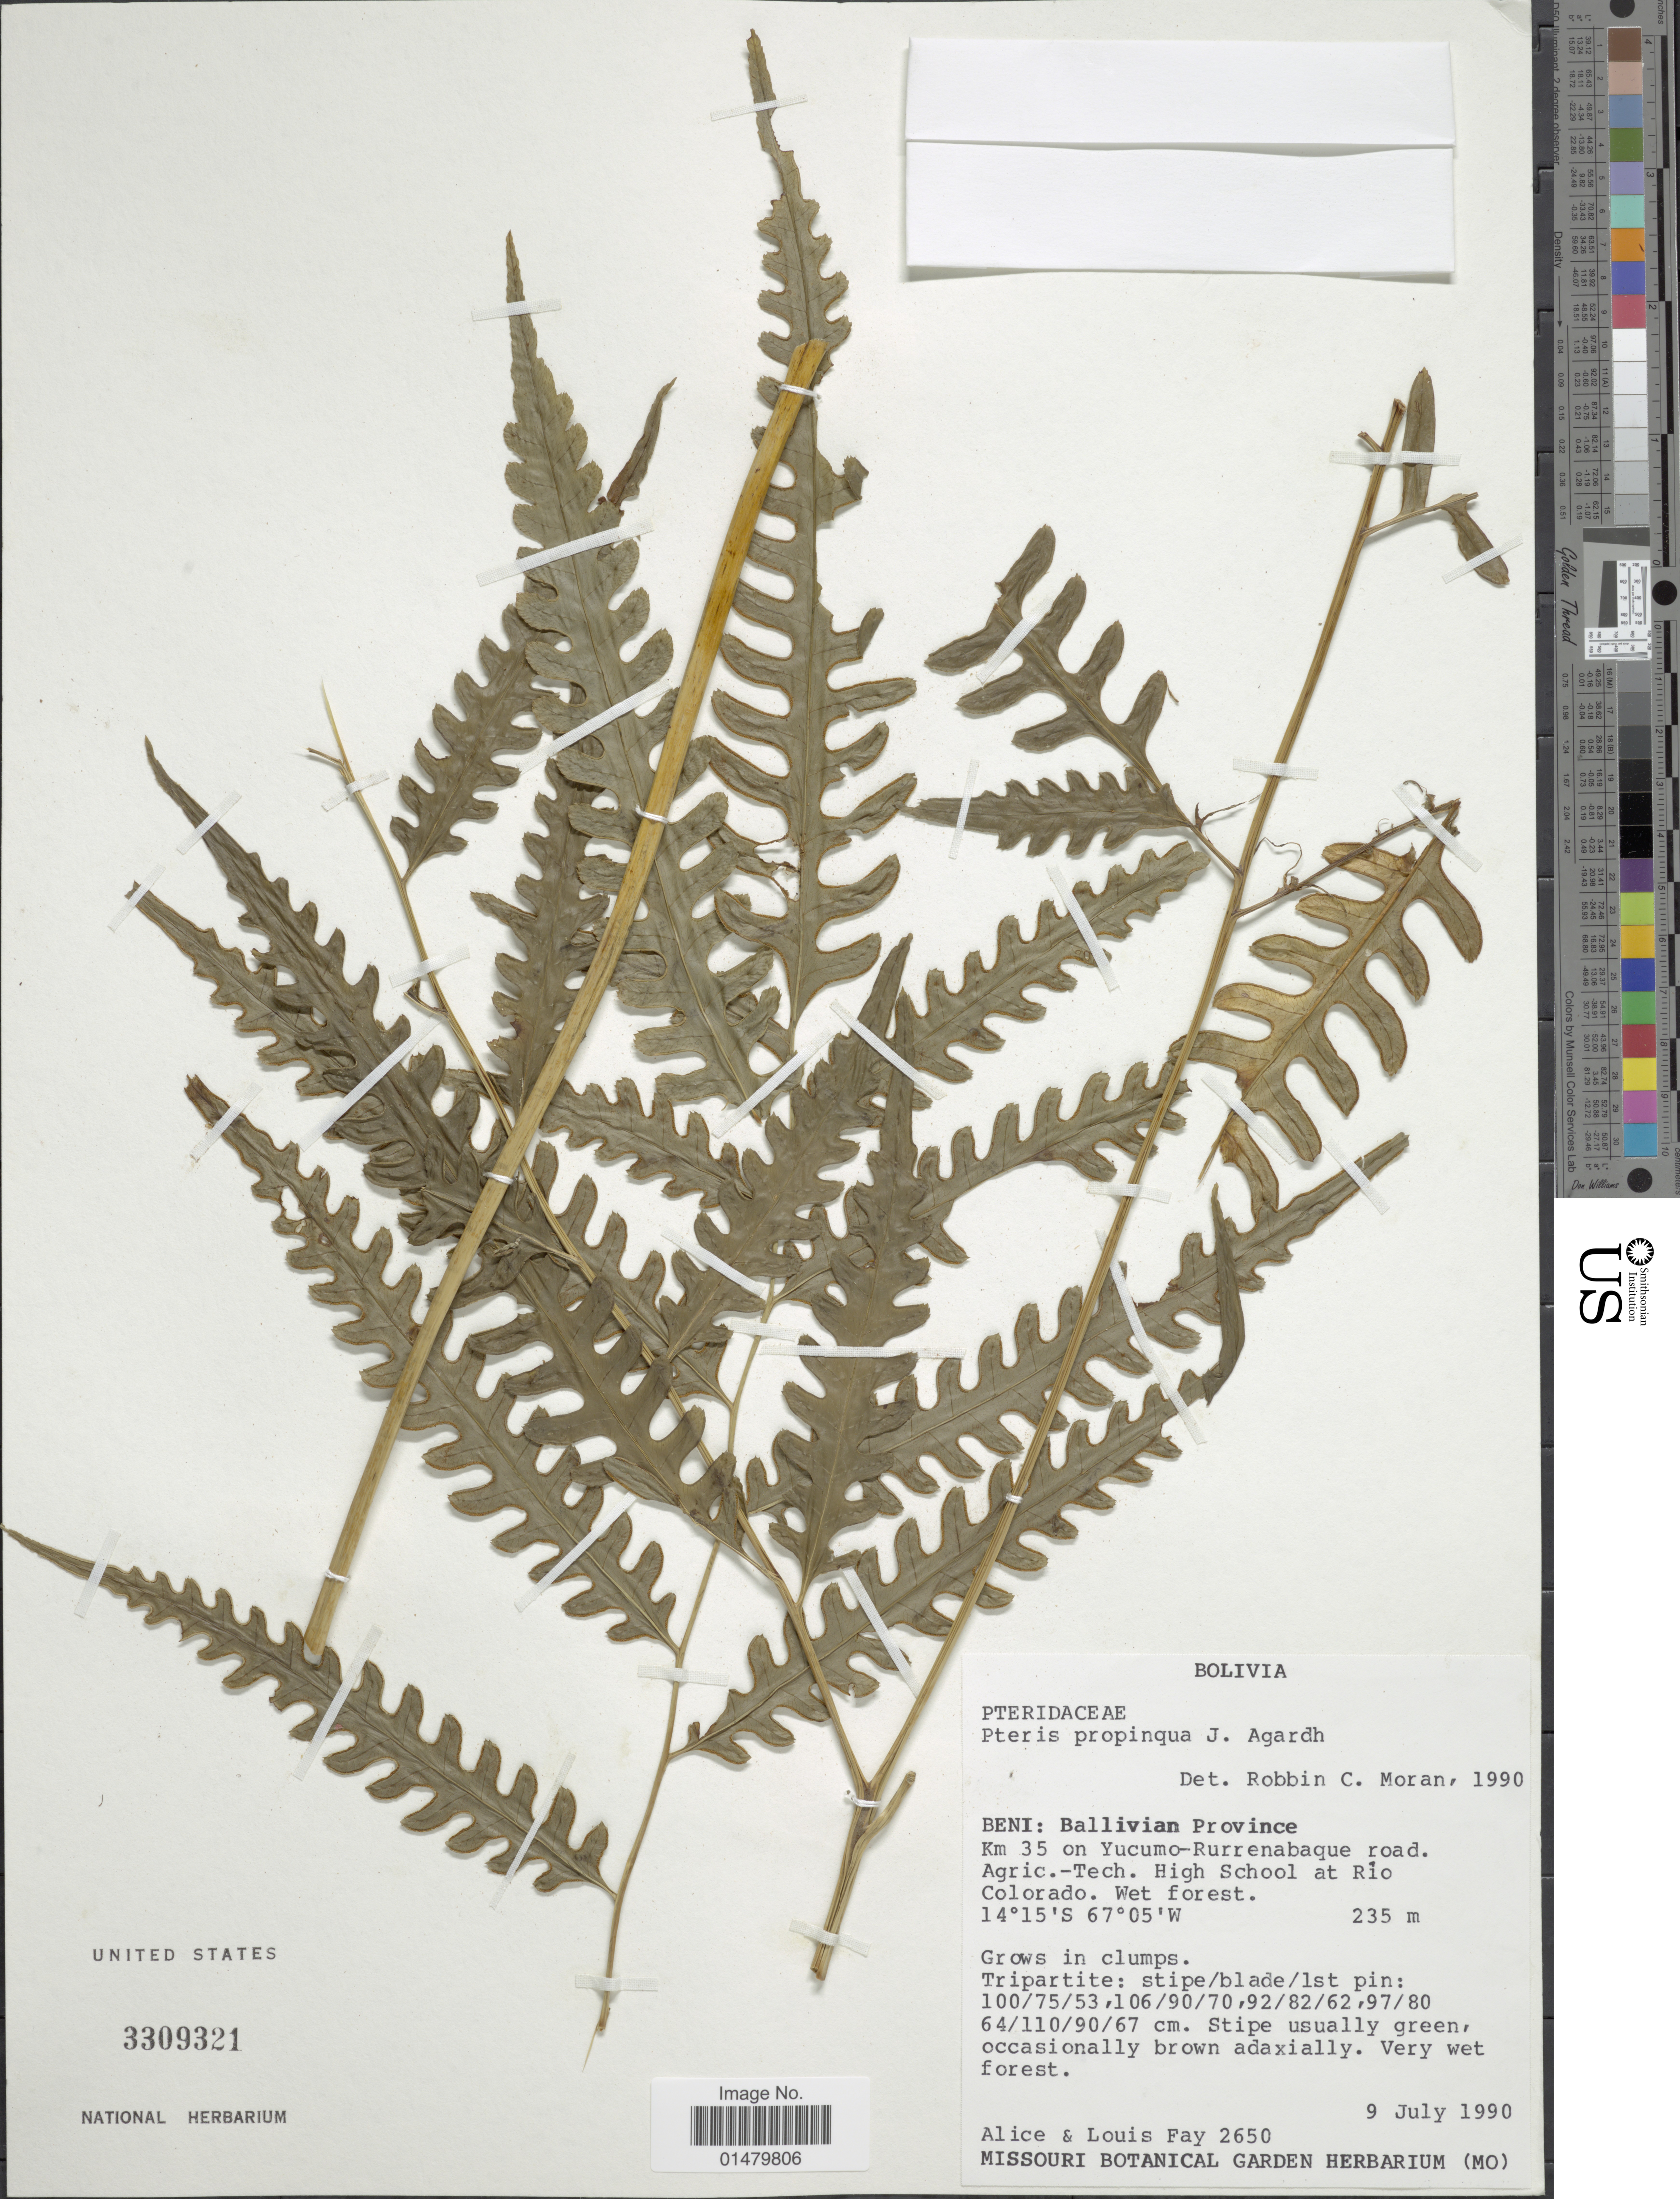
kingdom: Plantae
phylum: Tracheophyta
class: Polypodiopsida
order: Polypodiales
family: Pteridaceae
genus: Pteris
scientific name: Pteris propinqua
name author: J. Agardh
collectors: A. Fay & L. Fay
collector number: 2650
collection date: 1990-07-09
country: Bolivia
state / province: Beni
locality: Ballivian Province. Km 35 on Yucumo-Rurrenabaque road. Agric.-Tech. High School at Rio Colorado.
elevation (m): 235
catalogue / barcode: US 3309321